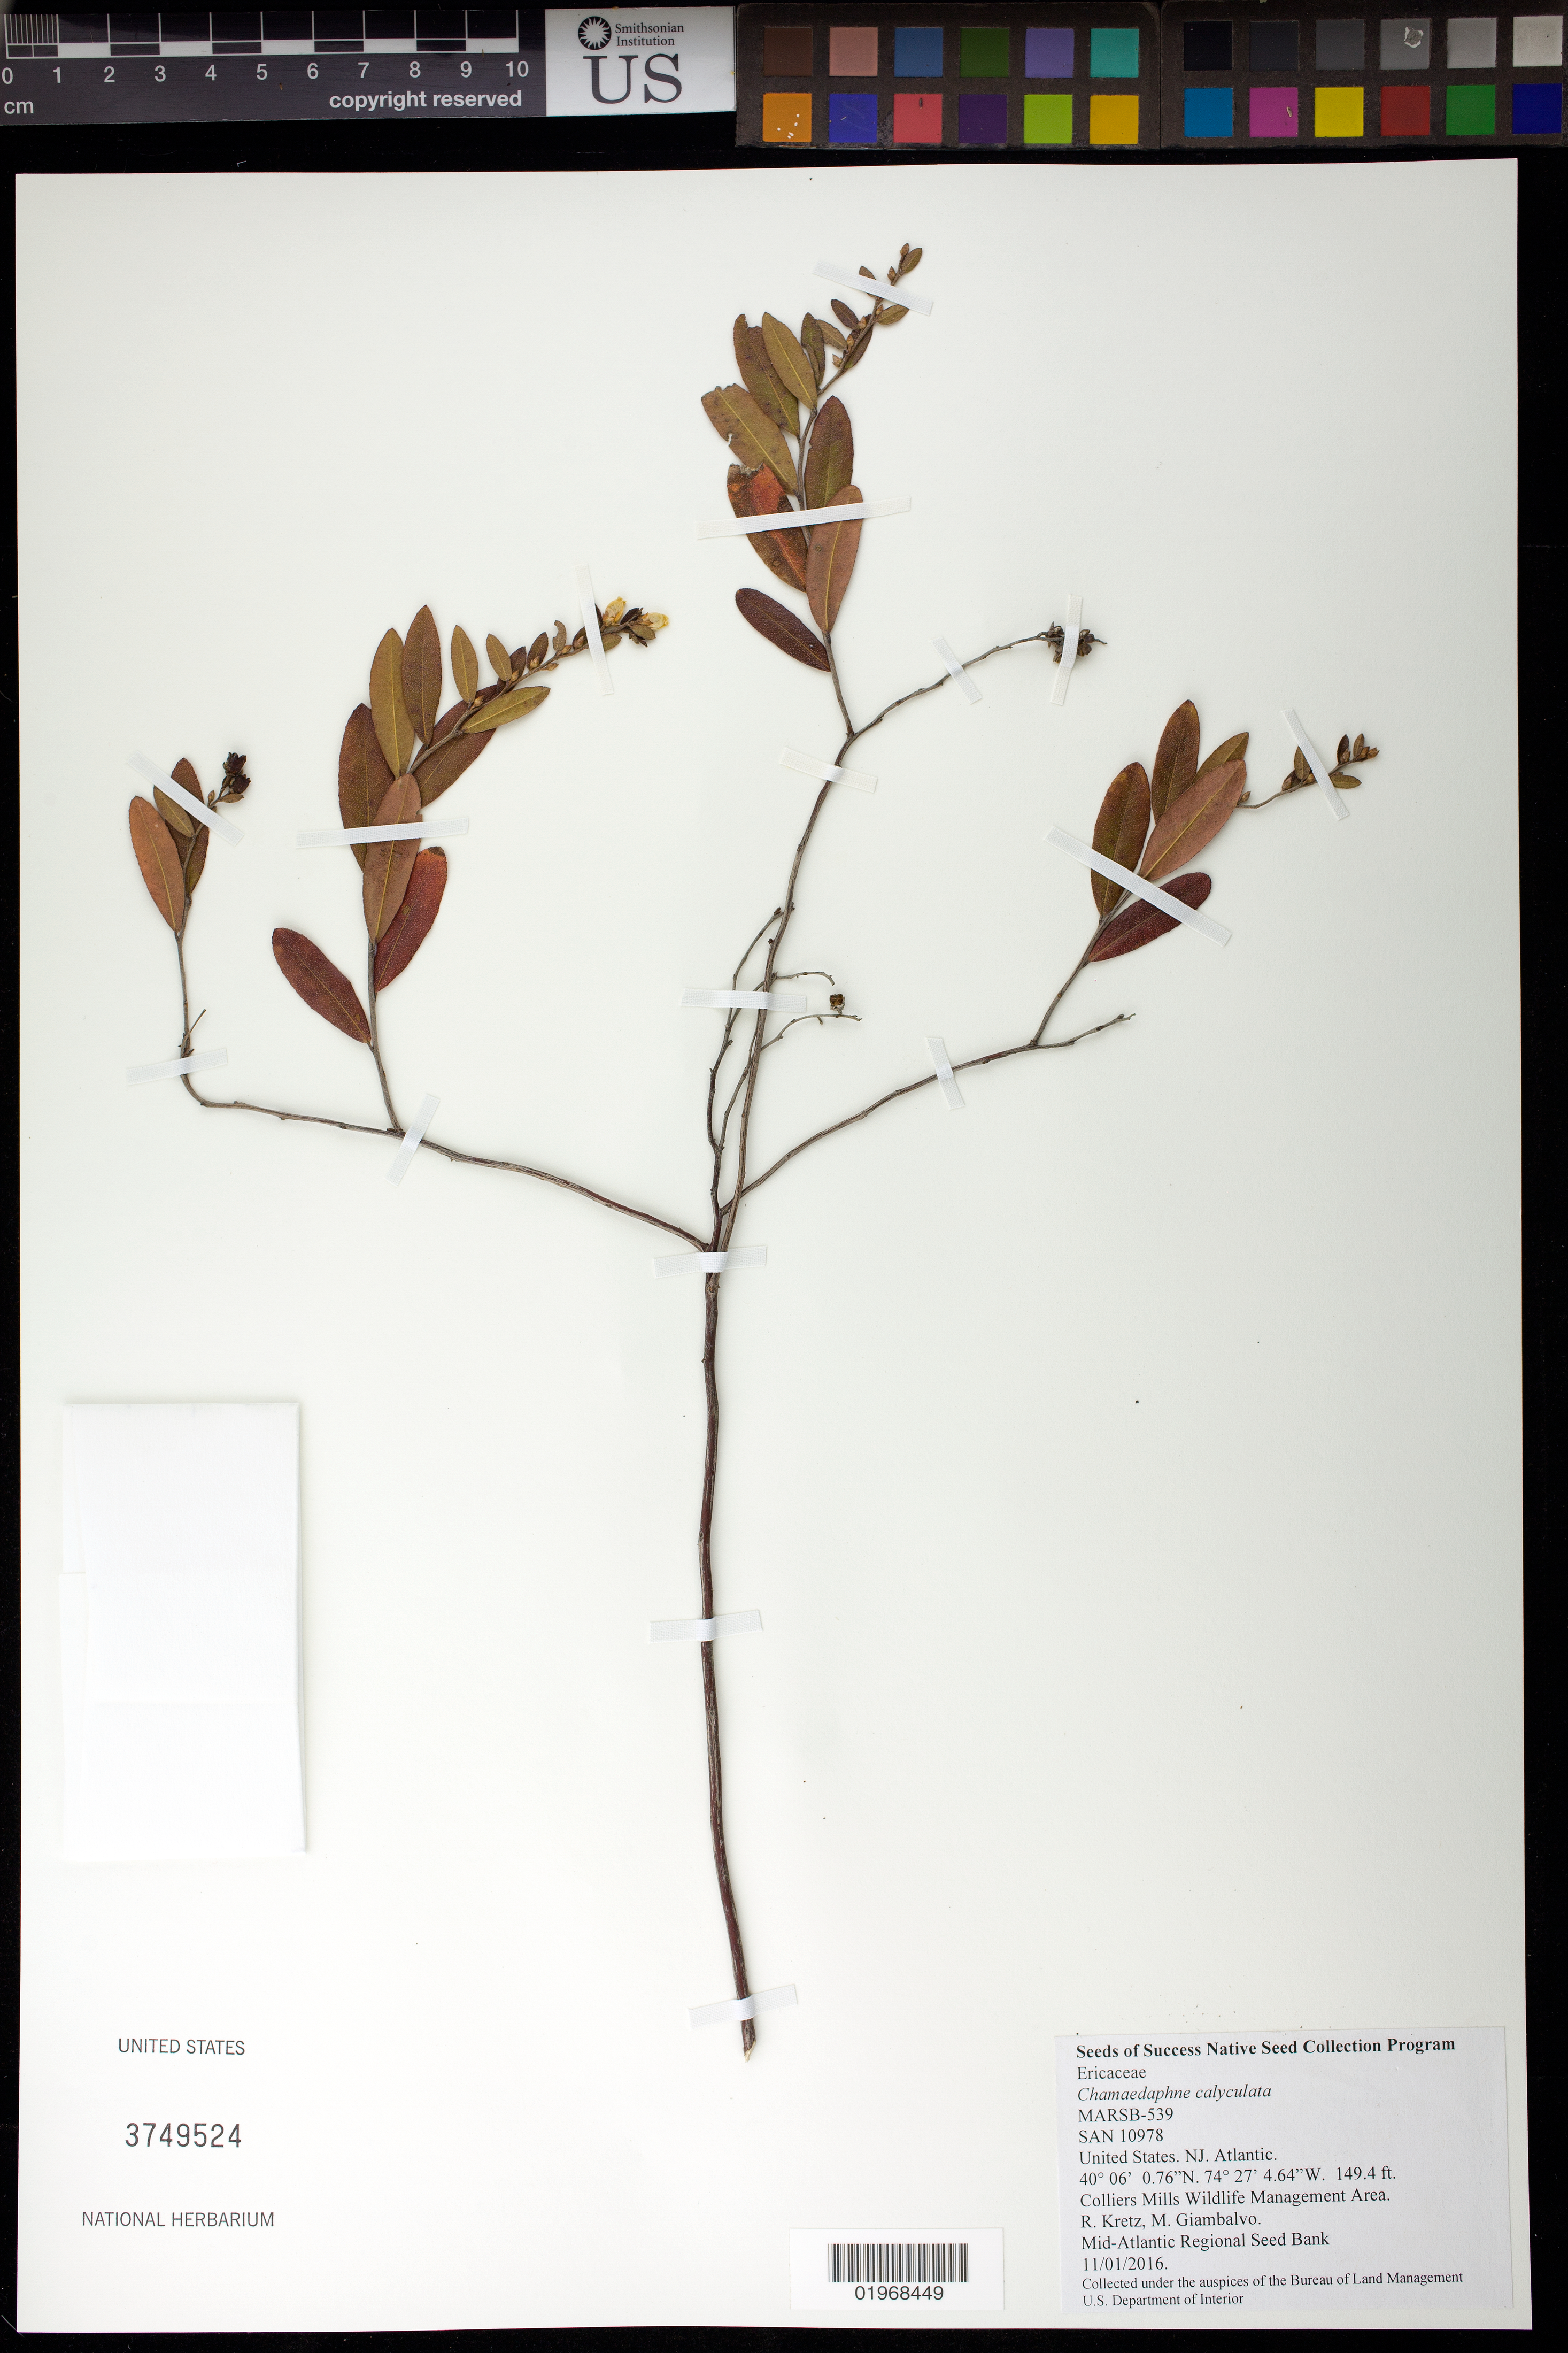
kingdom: Plantae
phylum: Tracheophyta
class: Magnoliopsida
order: Ericales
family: Ericaceae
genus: Chamaedaphne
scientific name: Chamaedaphne calyculata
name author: (L.) Moench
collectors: R. Kretz & M. Giambalvo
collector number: MARCB-539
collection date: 2016-11-01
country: United States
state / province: New Jersey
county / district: Atlantic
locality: Colliers Mills Wildlife Management Area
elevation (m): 45.5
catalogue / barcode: US 3749524